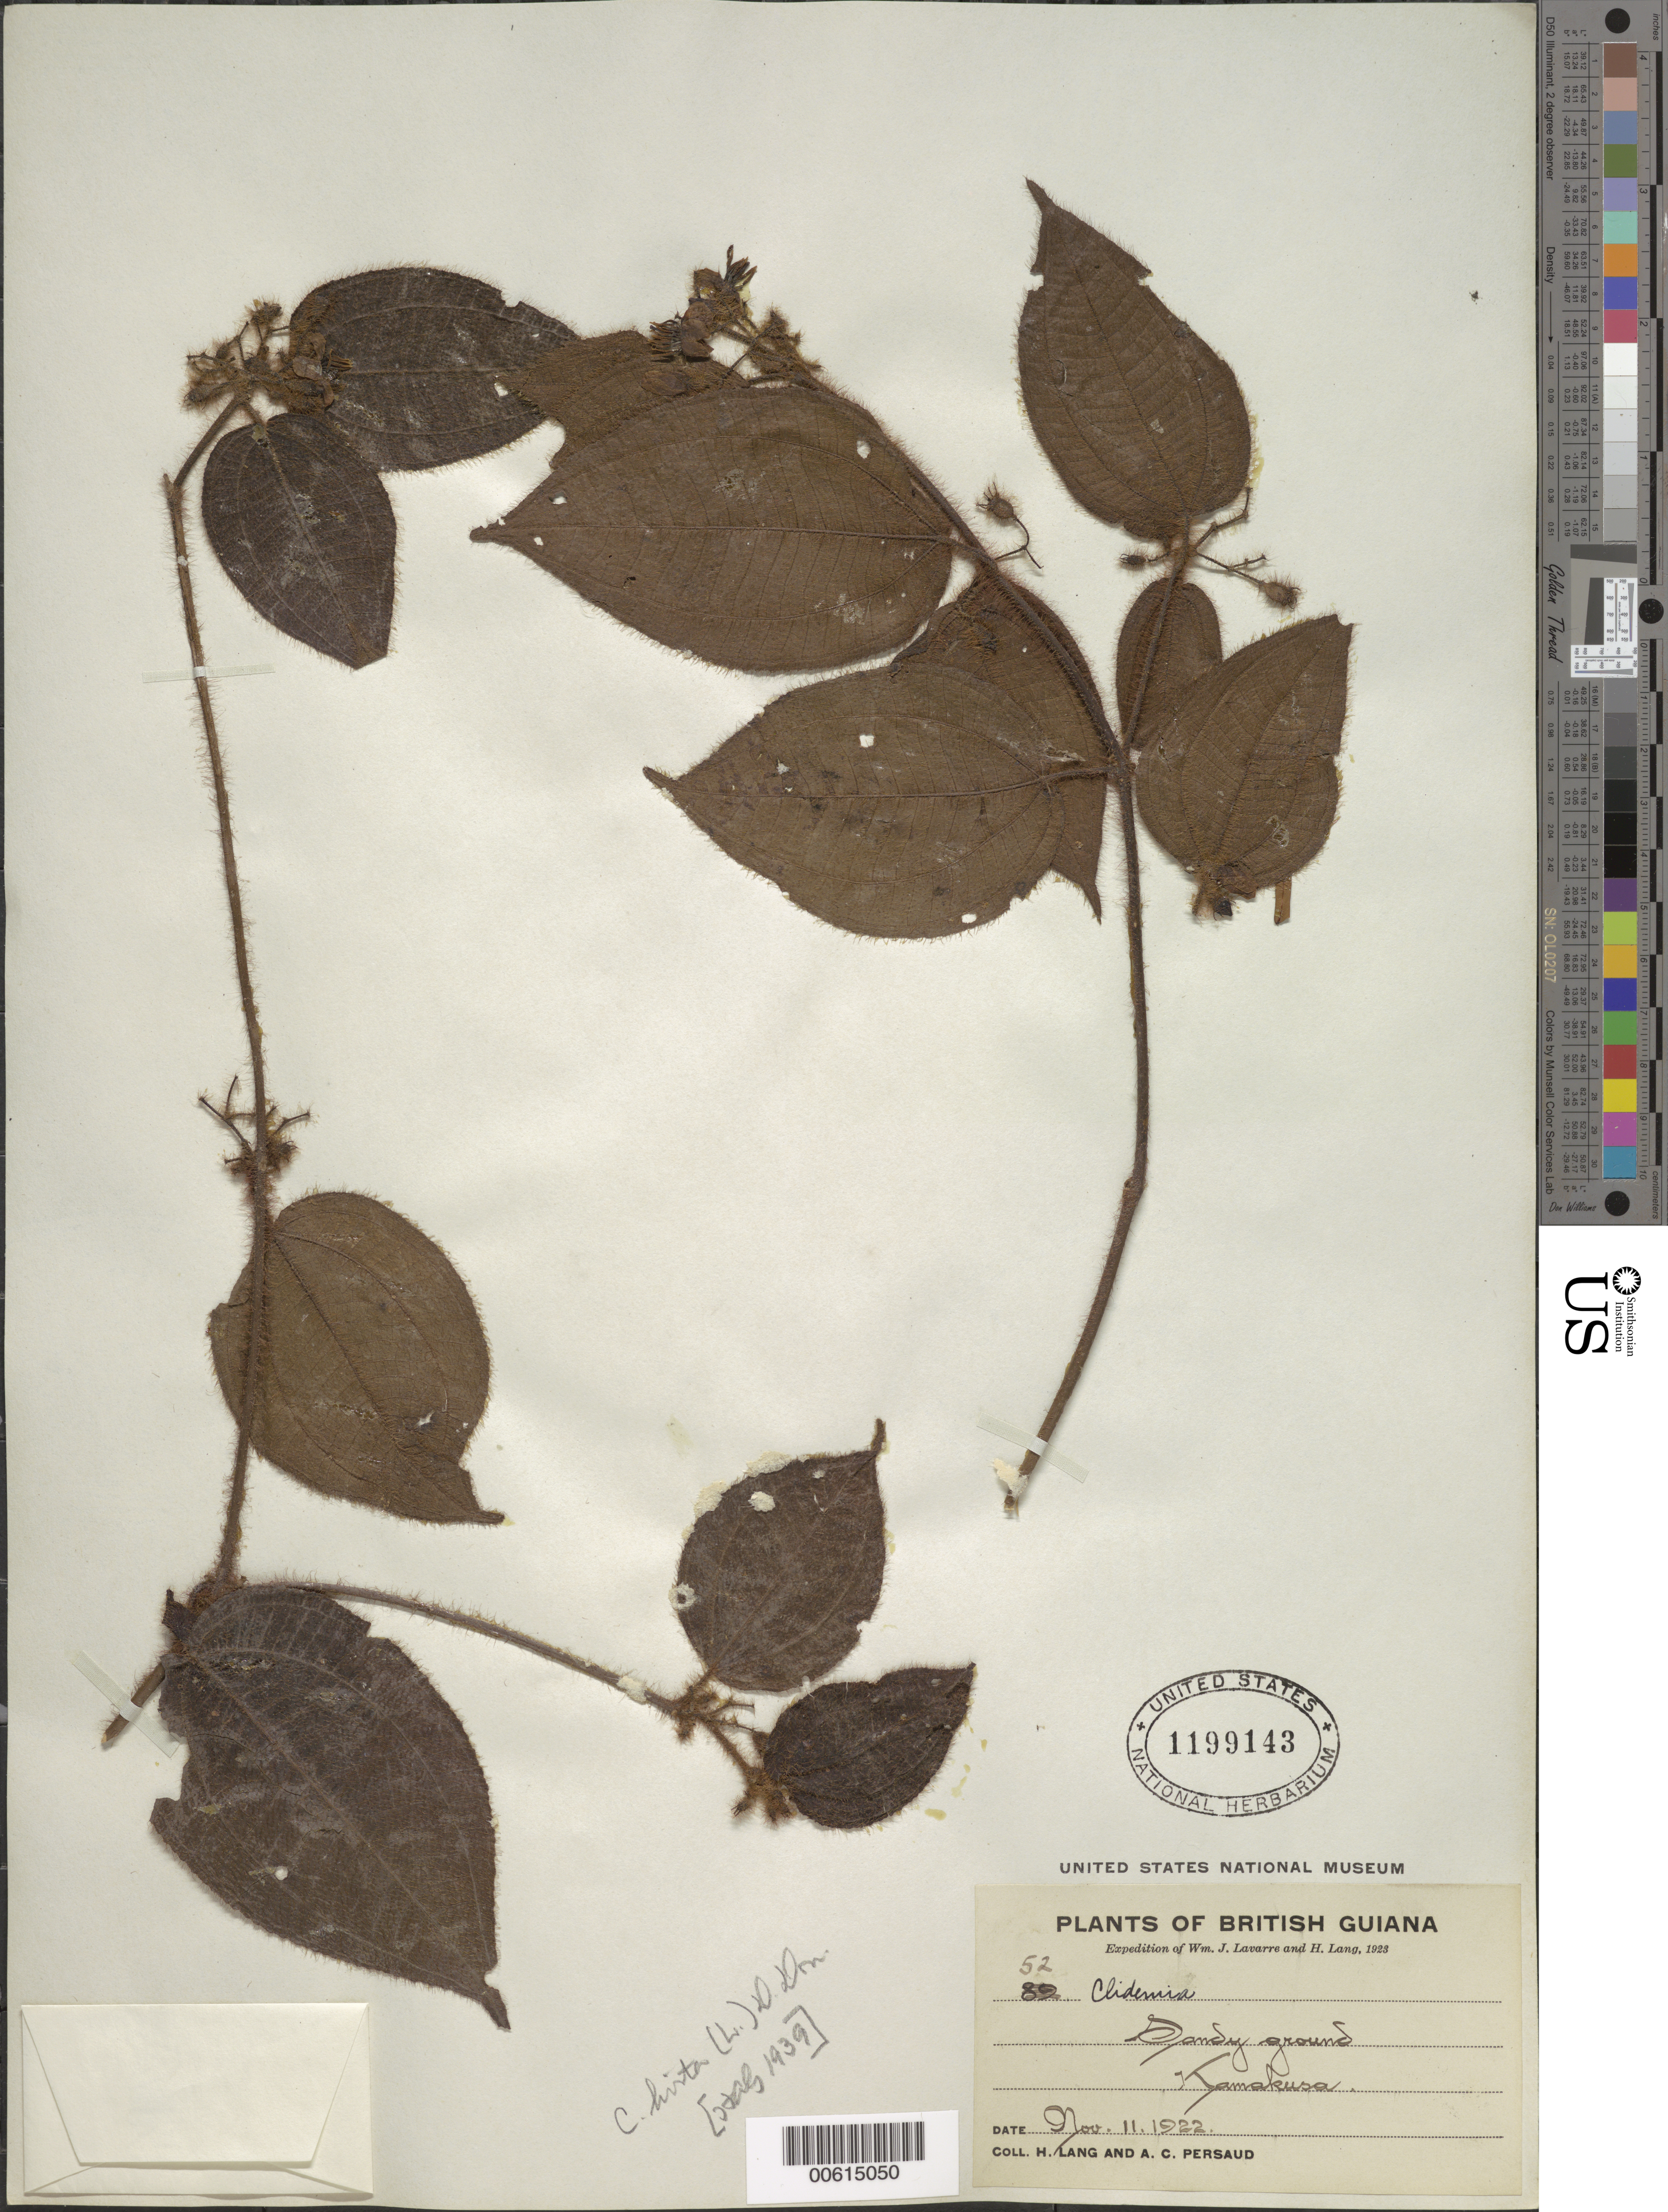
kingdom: Plantae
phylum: Tracheophyta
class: Magnoliopsida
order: Myrtales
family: Melastomataceae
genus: Clidemia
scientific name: Clidemia hirta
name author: (L.) D. Don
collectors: H. Lang & A. Persaud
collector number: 52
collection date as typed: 11-Nov-22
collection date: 1922-11-11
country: Guyana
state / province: Cuyuni-Mazaruni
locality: Kamakusa, Upper Mazaruni R.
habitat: Sandy ground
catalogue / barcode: US 1199143